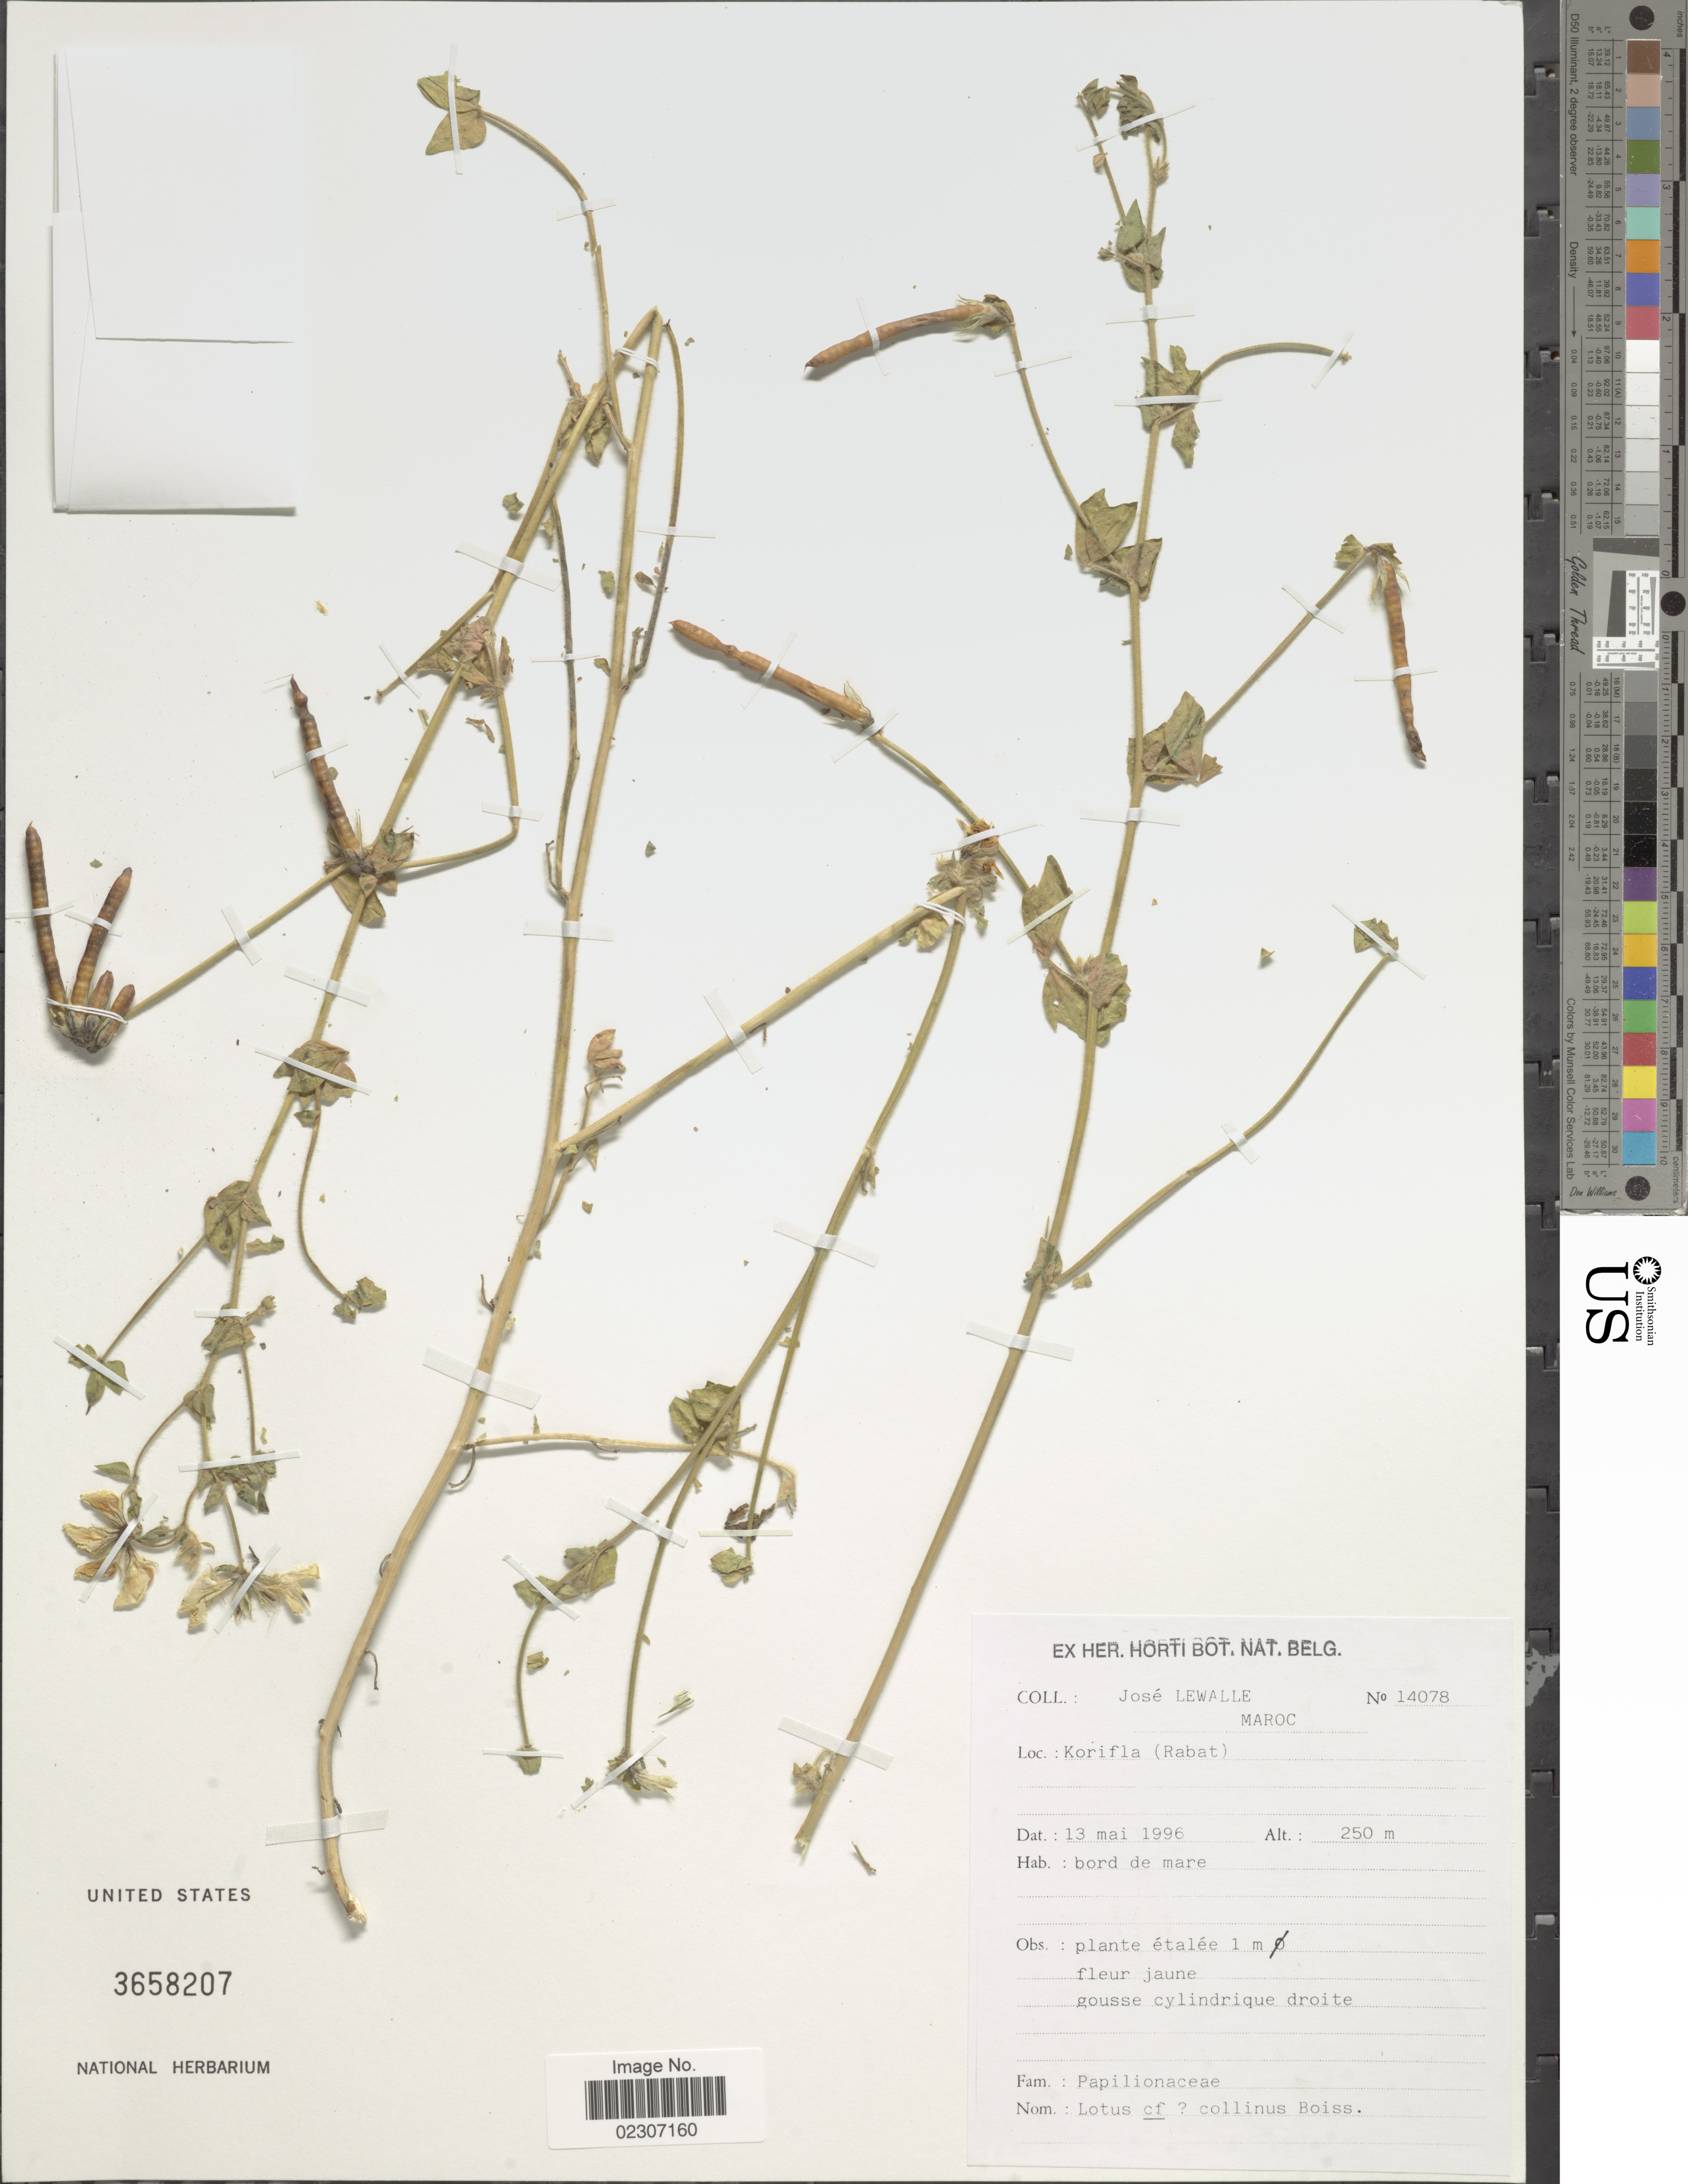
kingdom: Plantae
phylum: Tracheophyta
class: Magnoliopsida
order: Fabales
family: Fabaceae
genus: Lotus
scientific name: Lotus sp.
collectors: J. Lewalle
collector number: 14078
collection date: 1996-05-13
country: Morocco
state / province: Rabat-Salé-Zemmour-Zaër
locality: Korifla (Rabat).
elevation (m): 250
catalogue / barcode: US 3658207